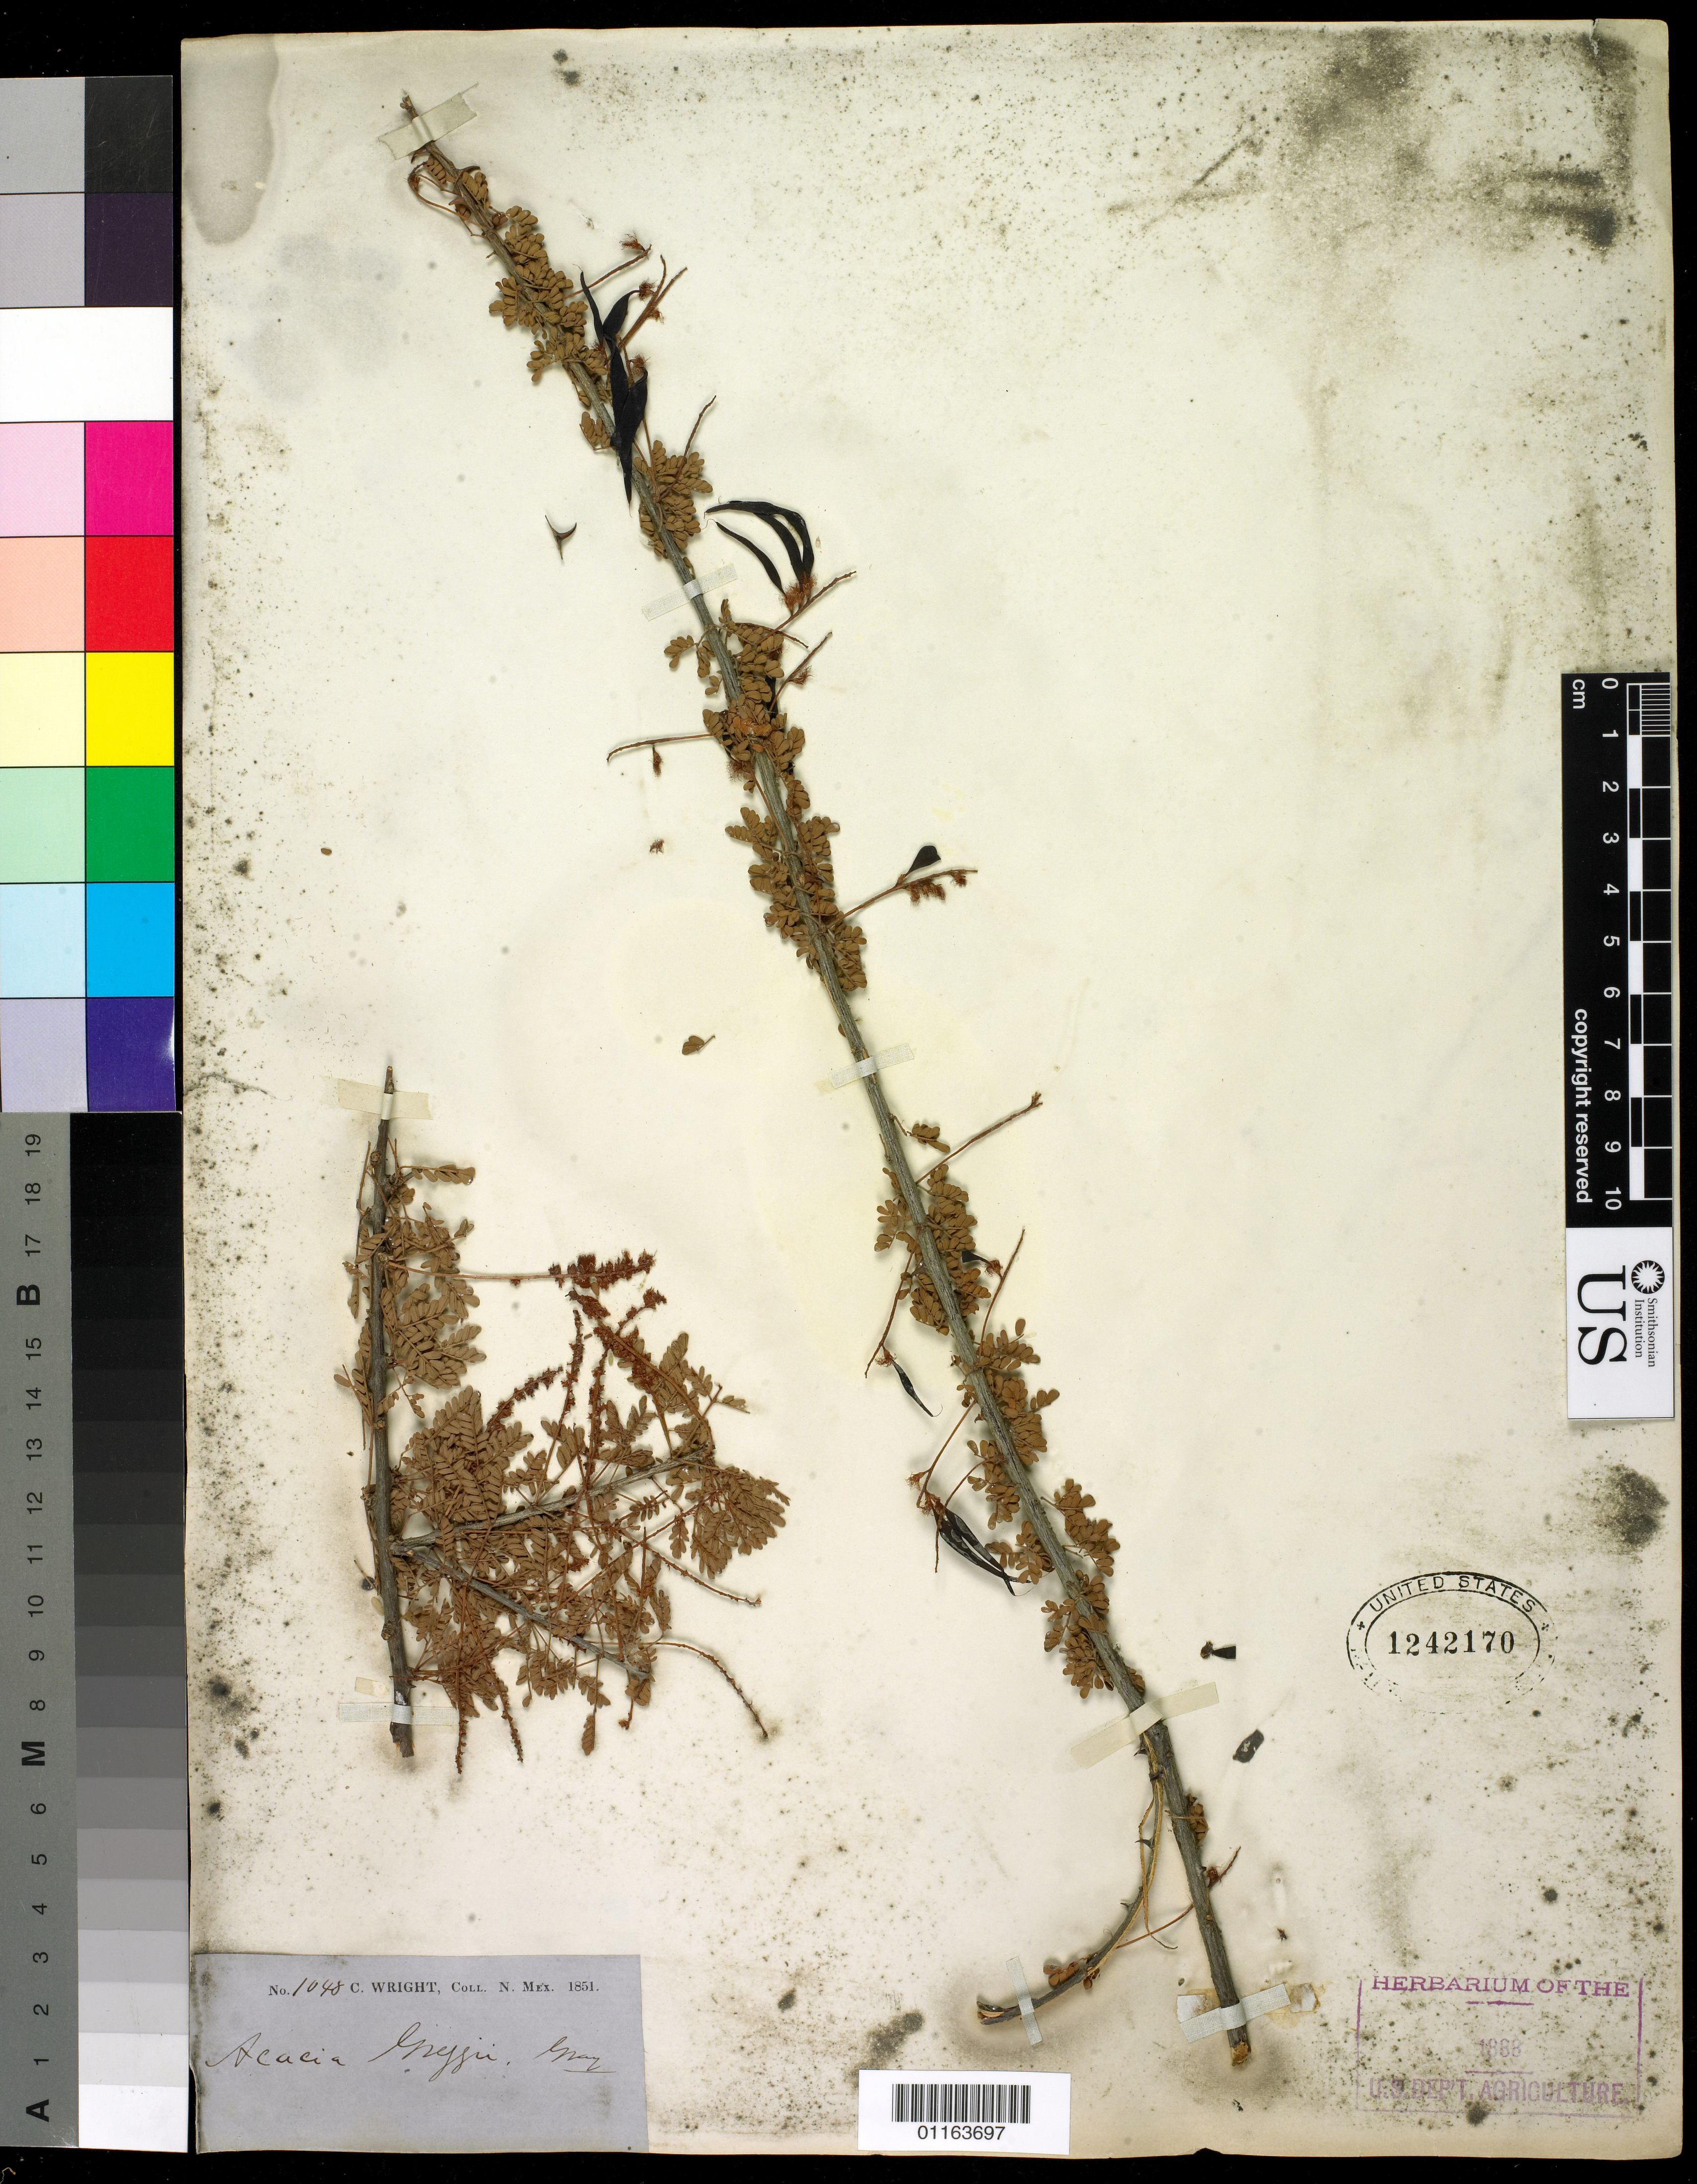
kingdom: Plantae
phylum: Tracheophyta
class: Magnoliopsida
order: Fabales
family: Fabaceae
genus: Senegalia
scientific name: Senegalia greggii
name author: (A. Gray) Britton & Rose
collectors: C. Wright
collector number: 1048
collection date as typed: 1851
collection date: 1851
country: United States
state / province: New Mexico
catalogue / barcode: US 1242170